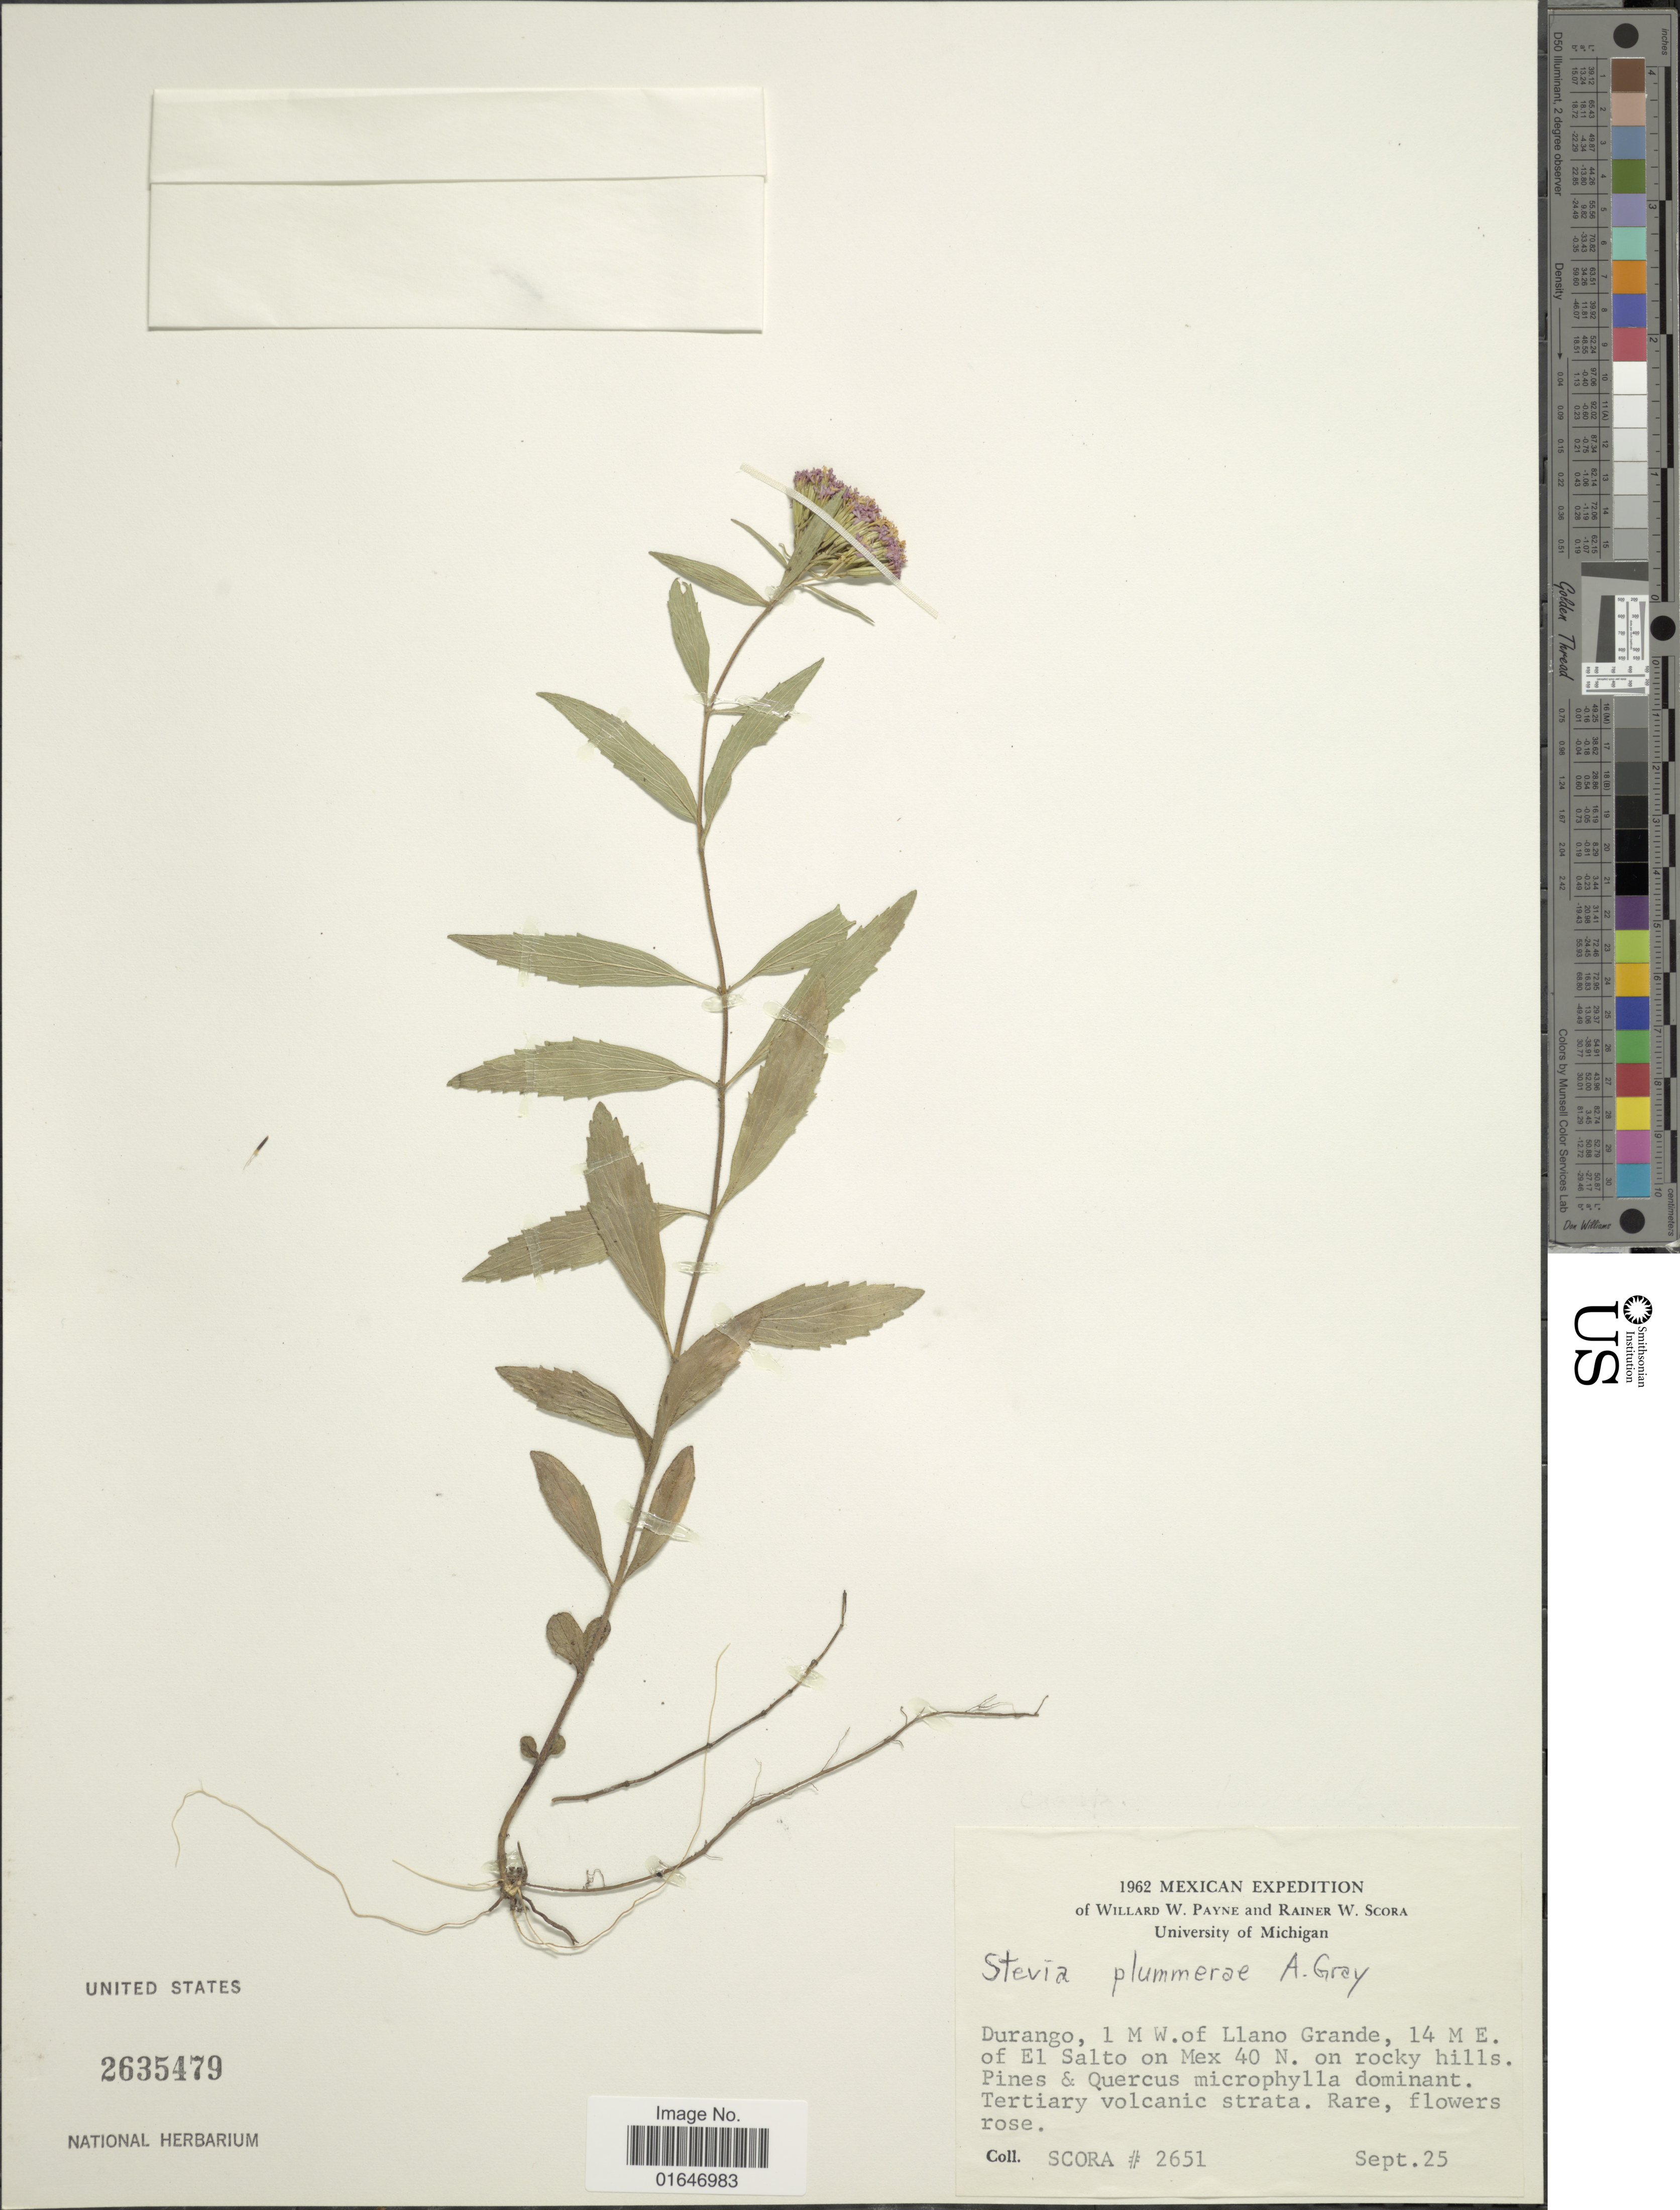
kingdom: Plantae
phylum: Tracheophyta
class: Magnoliopsida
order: Asterales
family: Asteraceae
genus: Stevia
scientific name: Stevia plummerae var. durangensis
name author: B.L. Rob.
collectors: R. Scora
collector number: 2651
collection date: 1962-09-25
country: Mexico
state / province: Durango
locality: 1 M W. of Llano Grande, 14 M E. of El Salto on Mex 40 N. on rocky hills.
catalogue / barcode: US 2635479